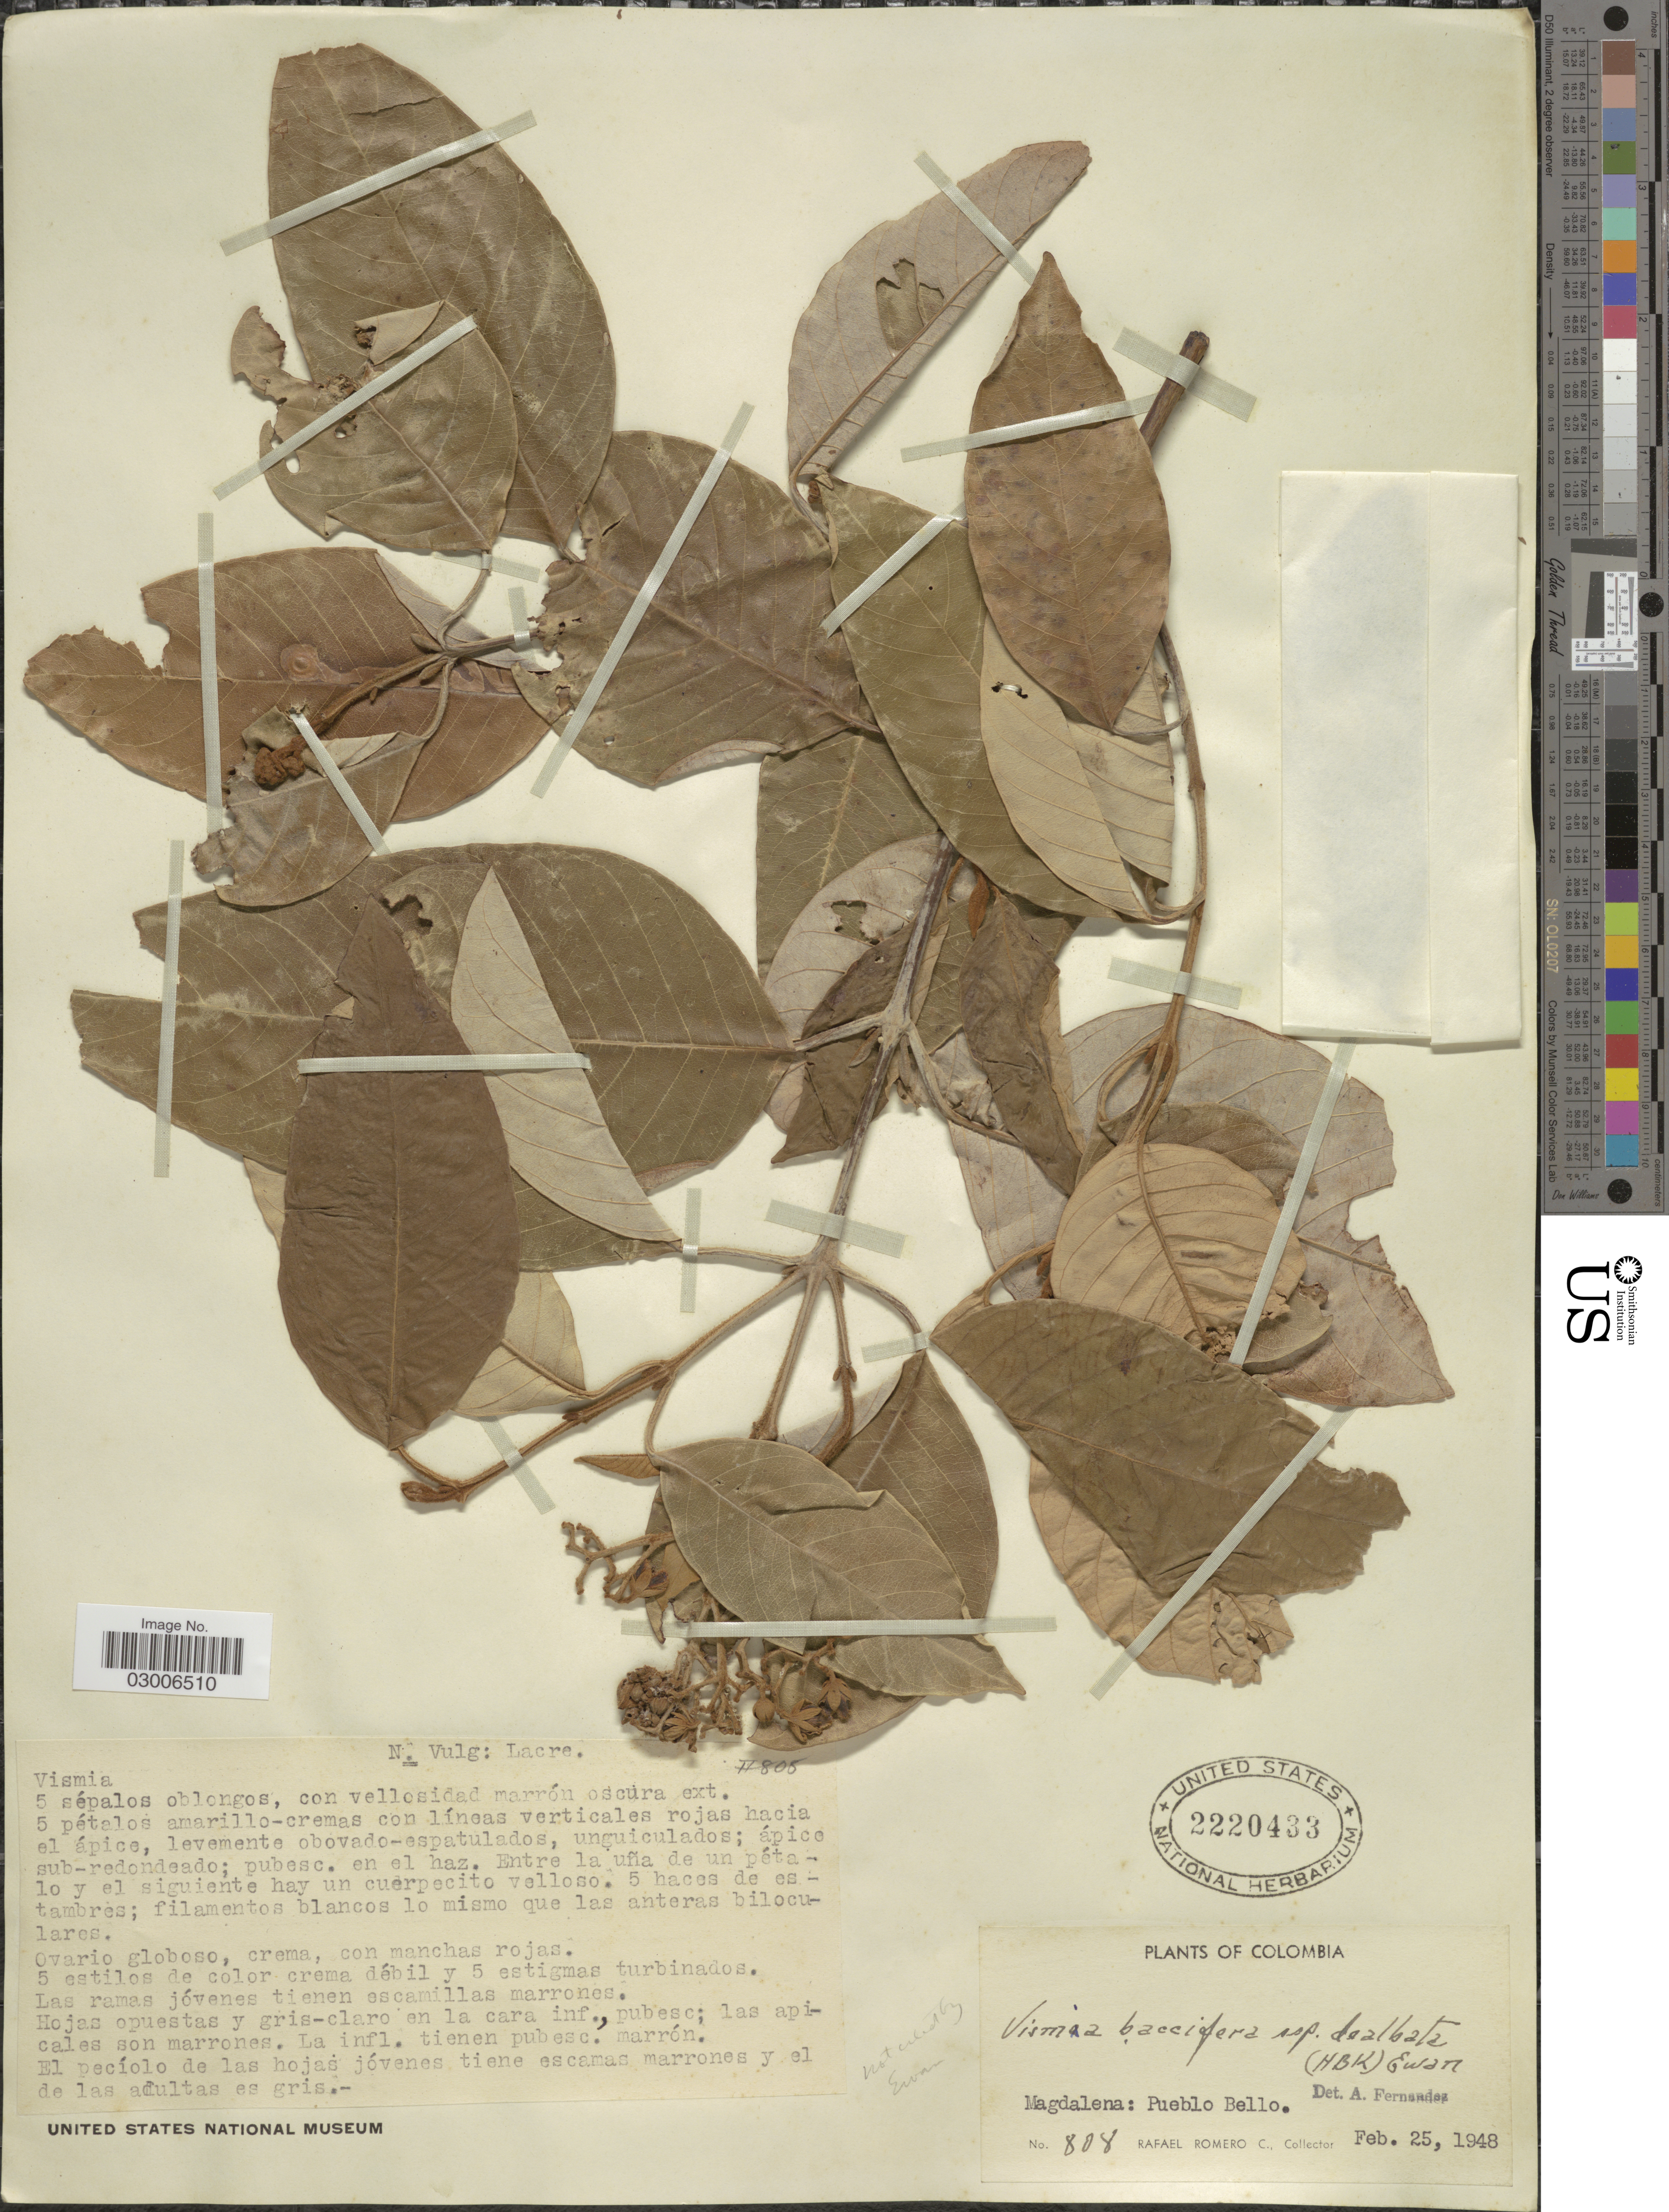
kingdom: Plantae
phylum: Tracheophyta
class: Magnoliopsida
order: Malpighiales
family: Hypericaceae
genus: Vismia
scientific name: Vismia baccifera subsp. dealbata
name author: (Kunth) Ewan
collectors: R. Romero Castañeda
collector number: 808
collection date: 1948-02-25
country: Colombia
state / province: Magdalena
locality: Pueblo Bello.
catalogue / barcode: US 2220433